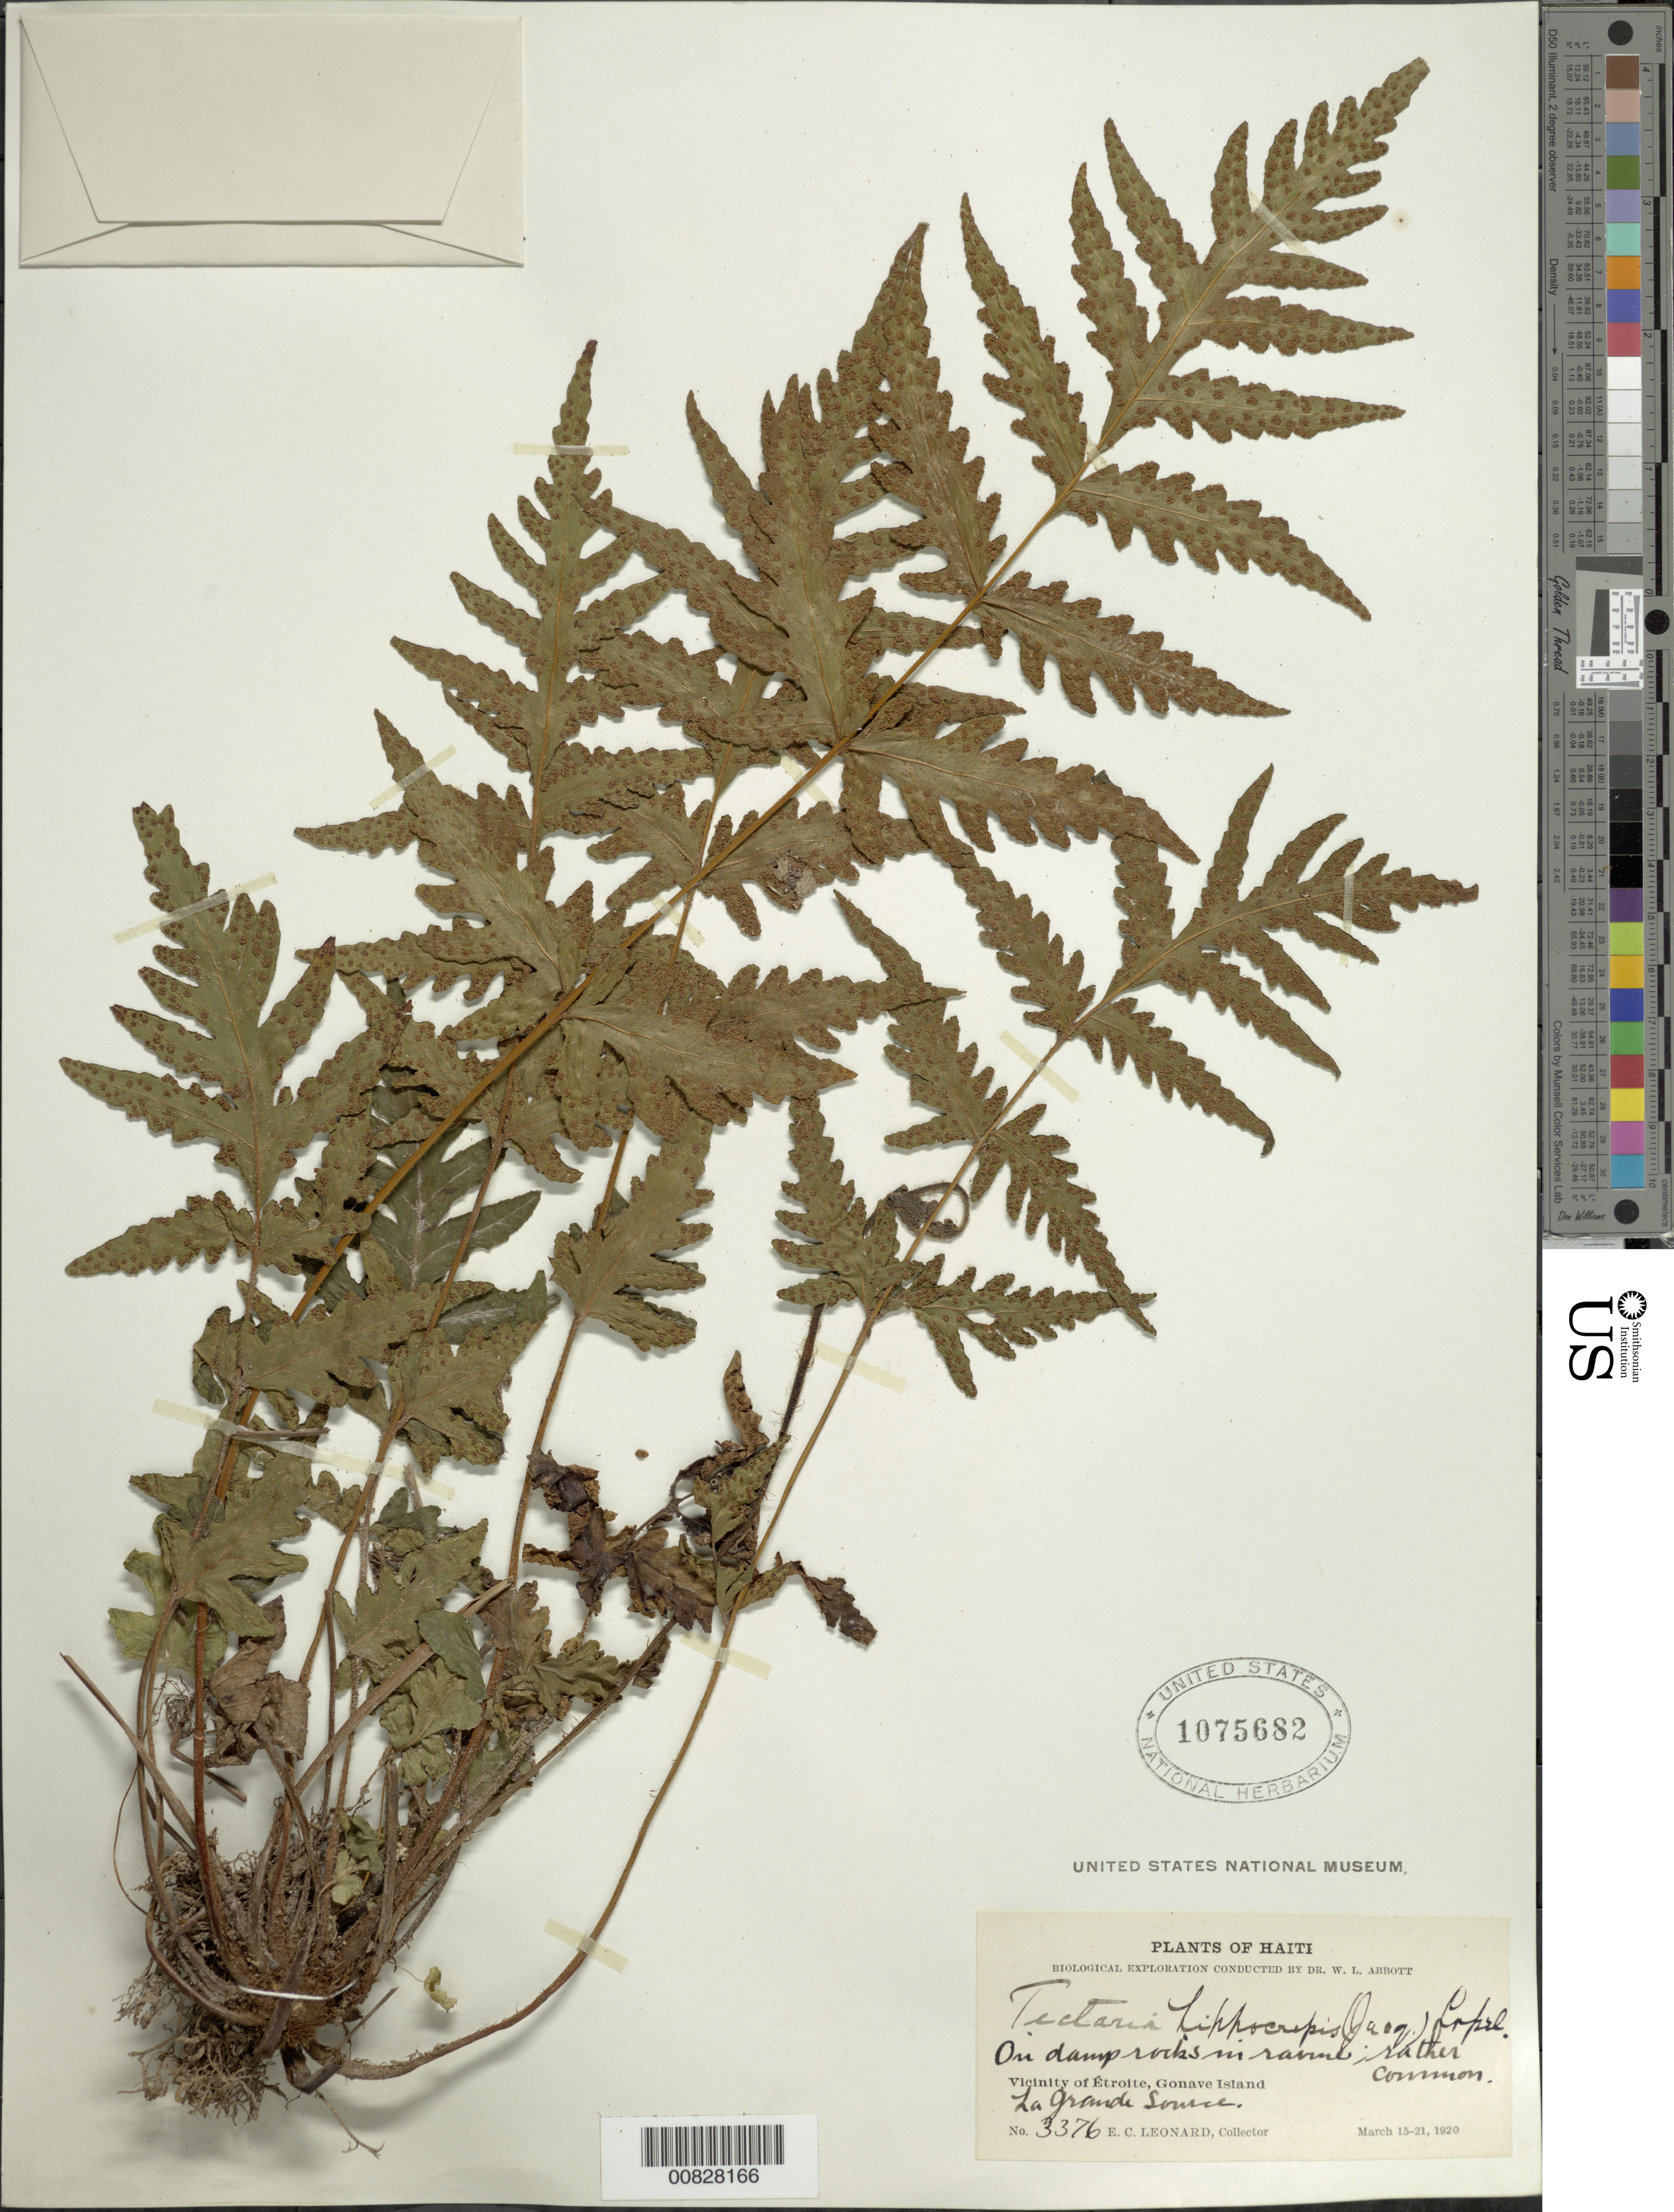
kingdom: Plantae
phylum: Tracheophyta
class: Polypodiopsida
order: Polypodiales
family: Tectariaceae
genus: Tectaria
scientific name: Tectaria cicutaria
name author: (L.) Copel.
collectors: E. C. Leonard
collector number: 3376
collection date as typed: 15 Mar 1920 to 21 Mar 1920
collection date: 1920-03-15/1920-03-21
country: Haiti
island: Hispaniola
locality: Gonave Island, vicinity Étroit, La Grande Source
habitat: On damp rocks in ravine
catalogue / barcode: US 1075682